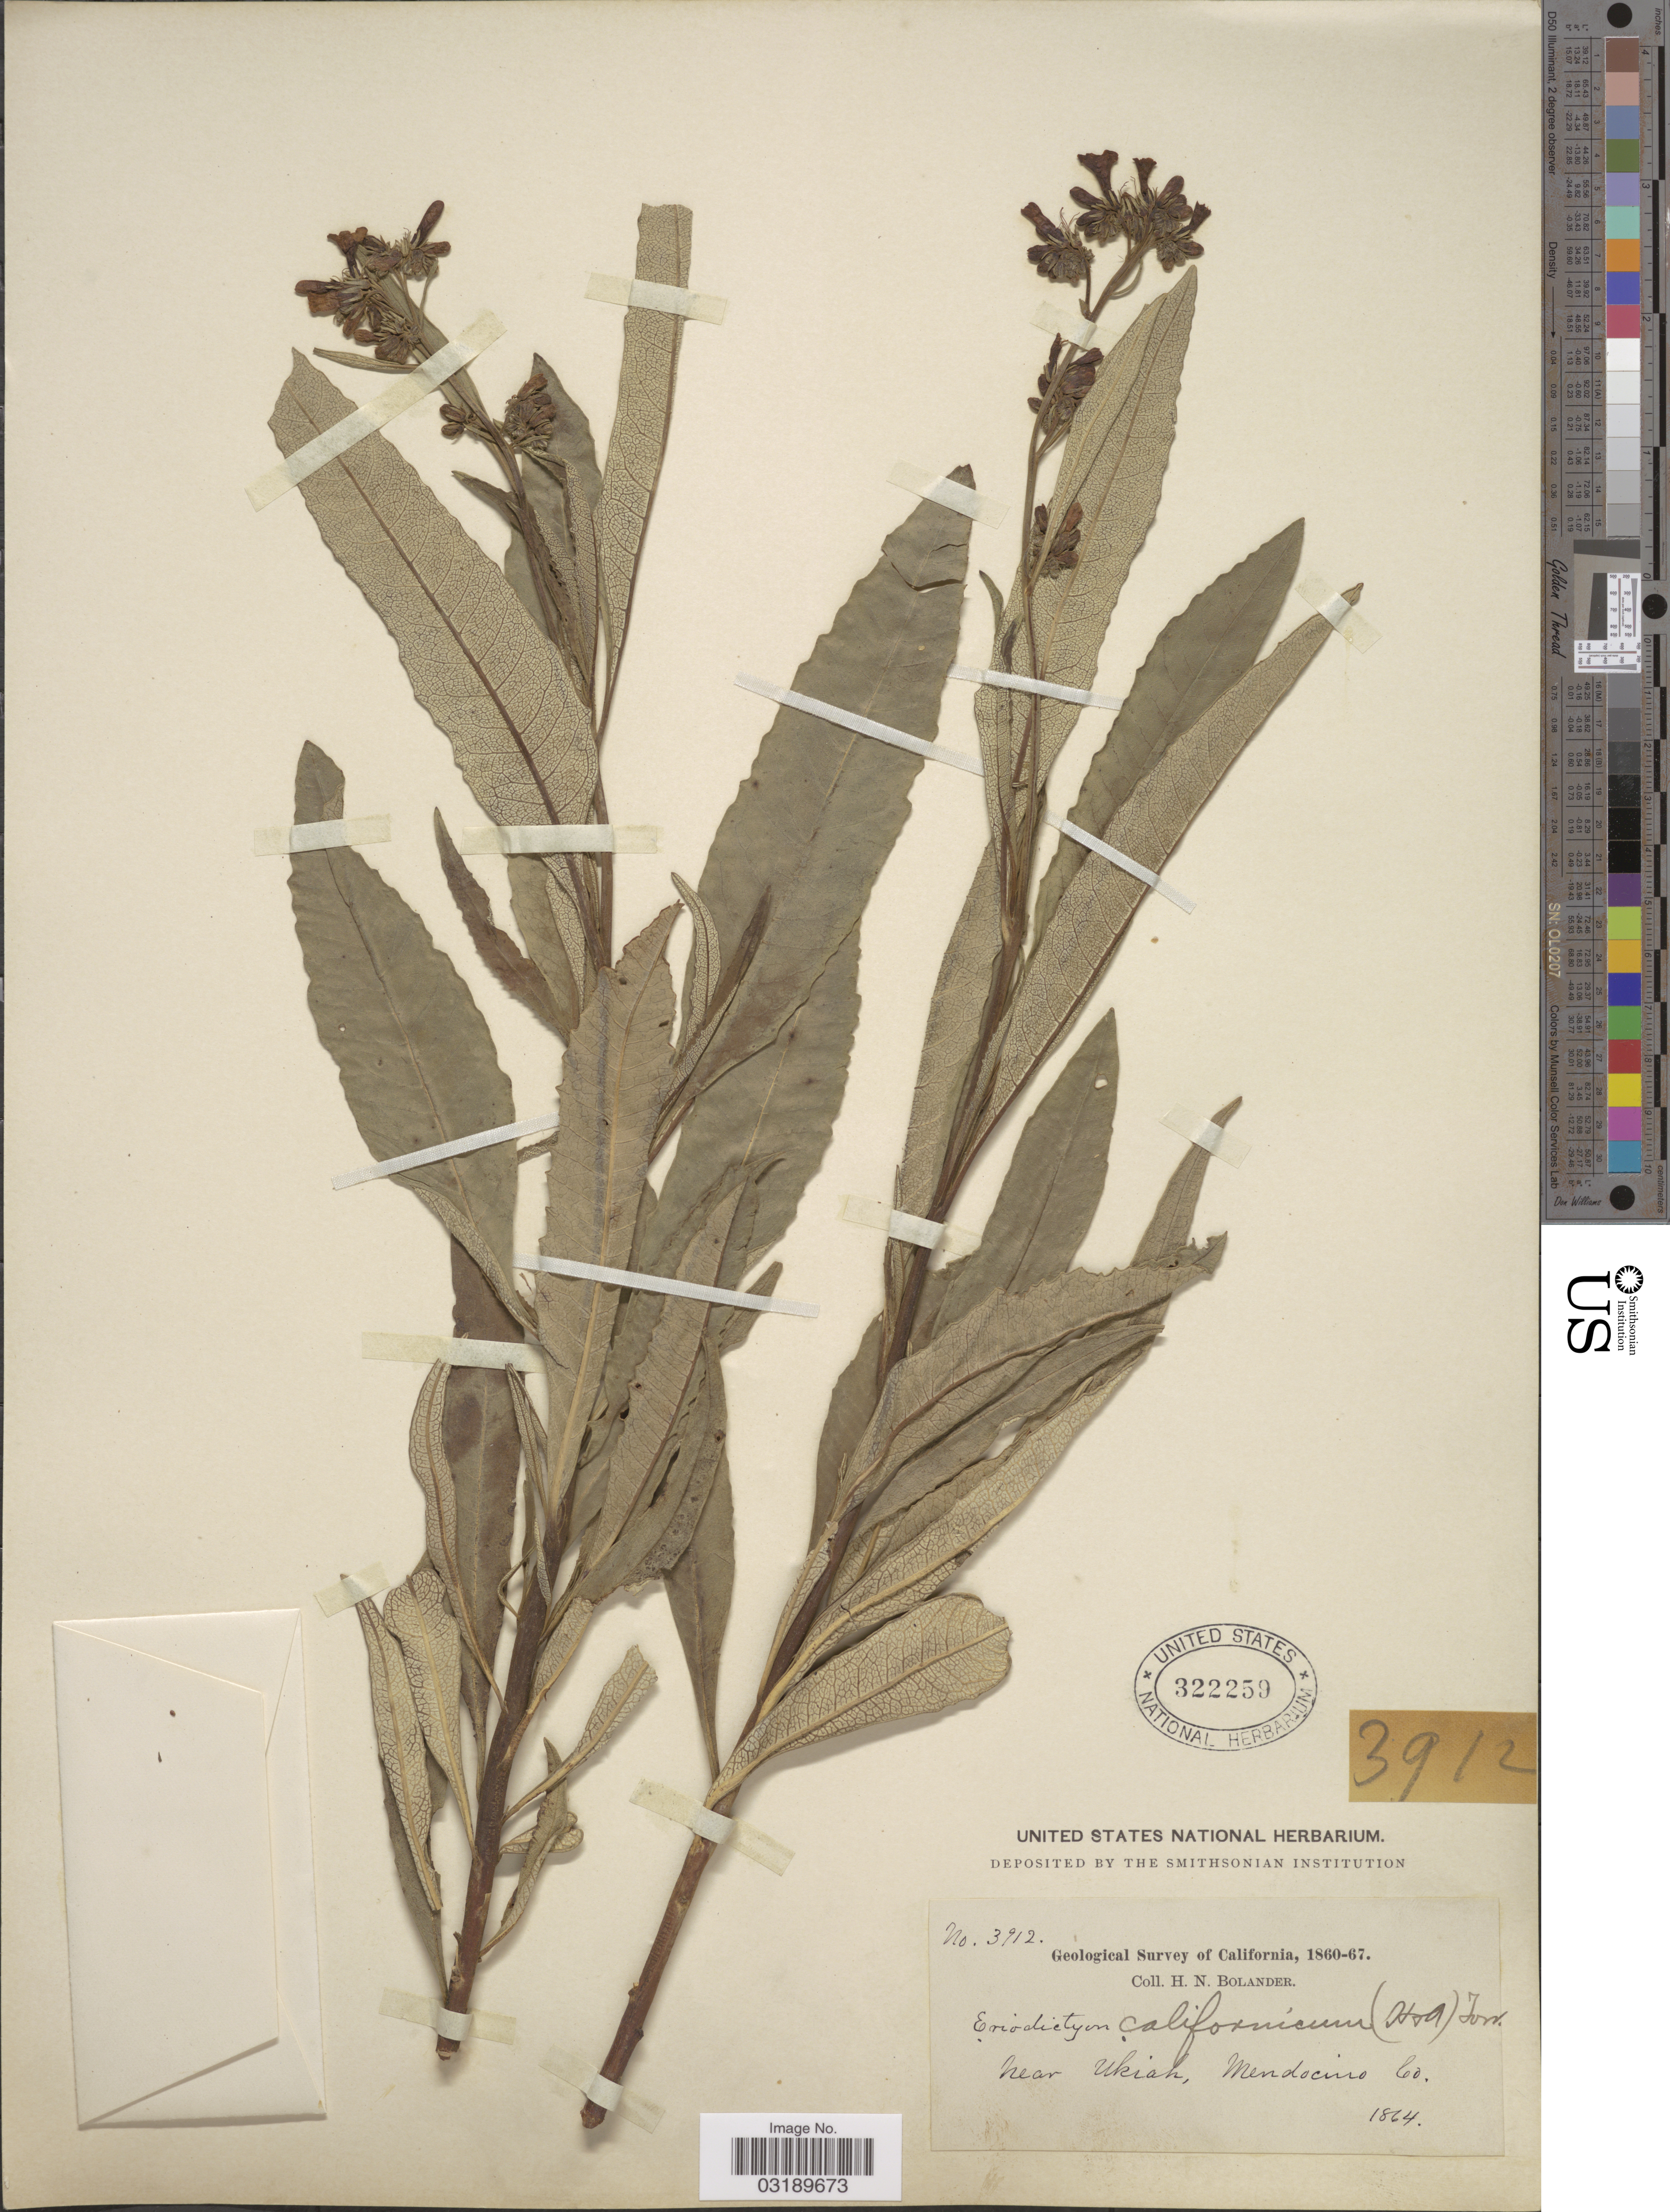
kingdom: Plantae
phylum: Tracheophyta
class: Magnoliopsida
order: Boraginales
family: Namaceae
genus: Eriodictyon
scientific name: Eriodictyon californicum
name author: (Hook. & Arn.) Torr.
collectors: H. Bolander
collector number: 3912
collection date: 1864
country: United States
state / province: California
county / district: Mendocino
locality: Near Ukiah, Mendocino Co.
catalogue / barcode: US 322259